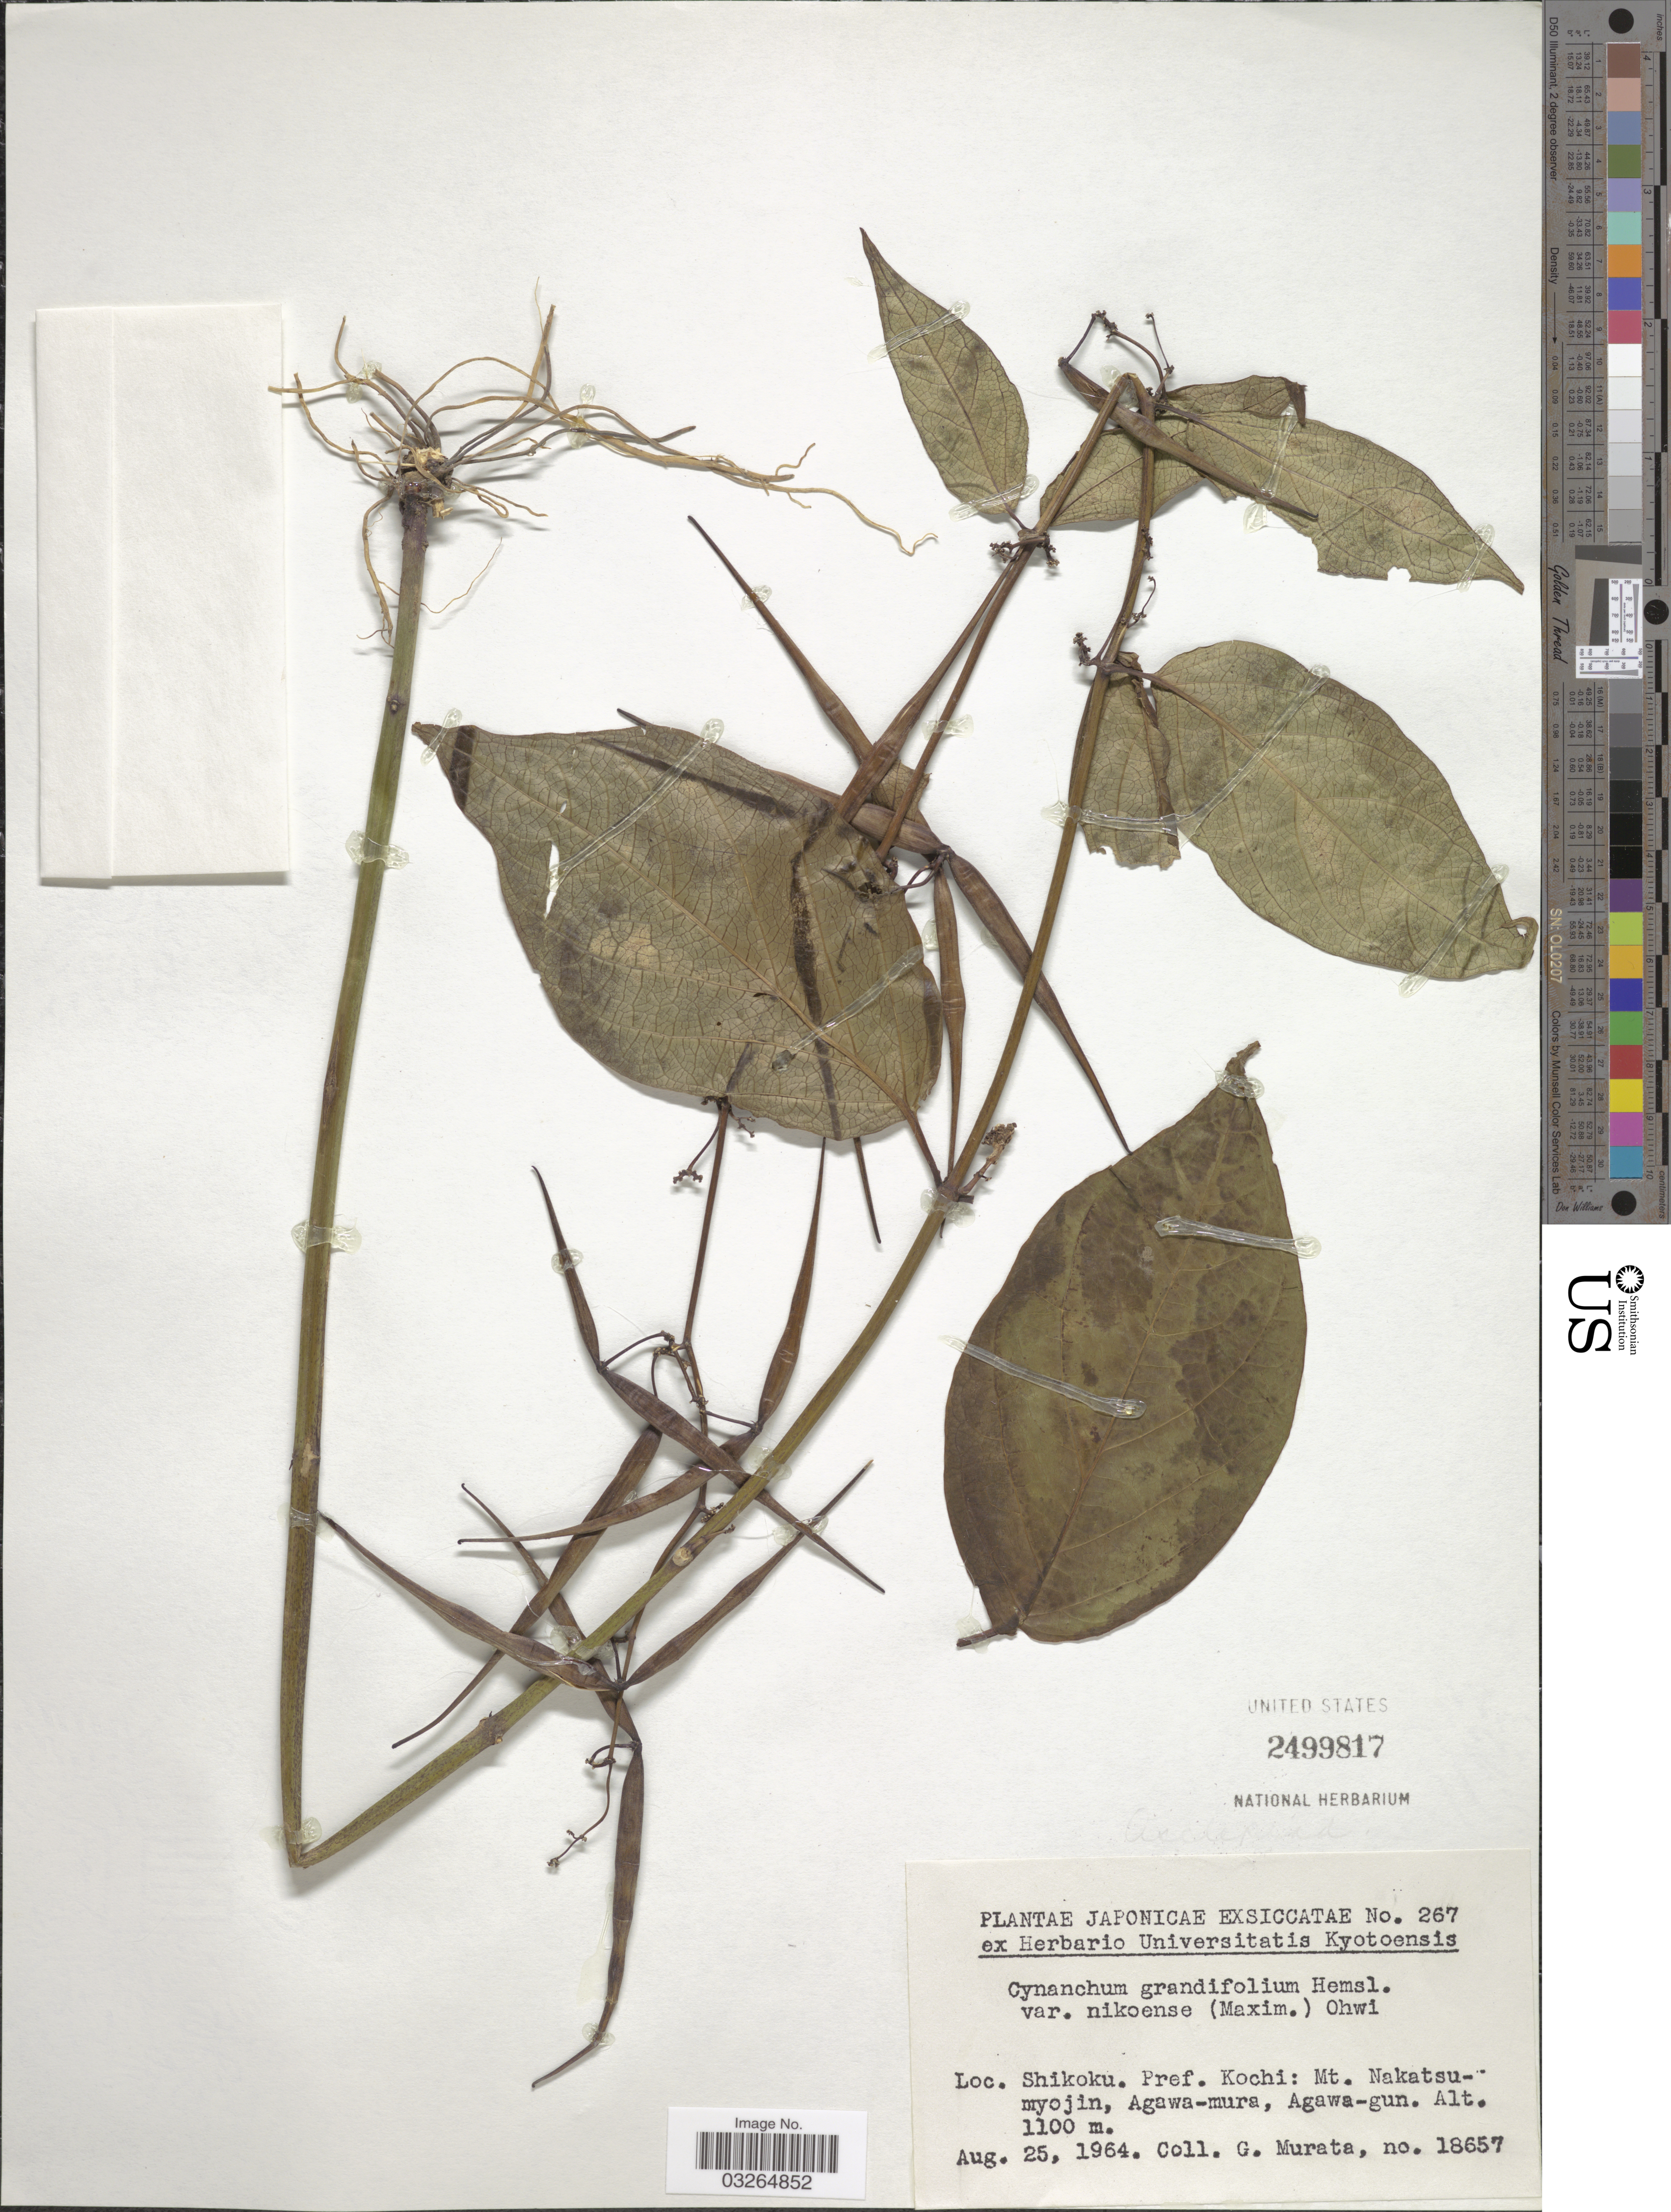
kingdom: Plantae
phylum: Tracheophyta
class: Magnoliopsida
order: Gentianales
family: Apocynaceae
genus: Cynanchum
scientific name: Cynanchum grandifolium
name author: Hemsl.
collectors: G. Murata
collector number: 18657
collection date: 1964-08-25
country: Japan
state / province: Koti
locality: Shikoku. Pref. Kochi: Mt. Nakatsumyojin, Agawa-mura, Agawa-gun.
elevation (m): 1100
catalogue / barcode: US 2499817